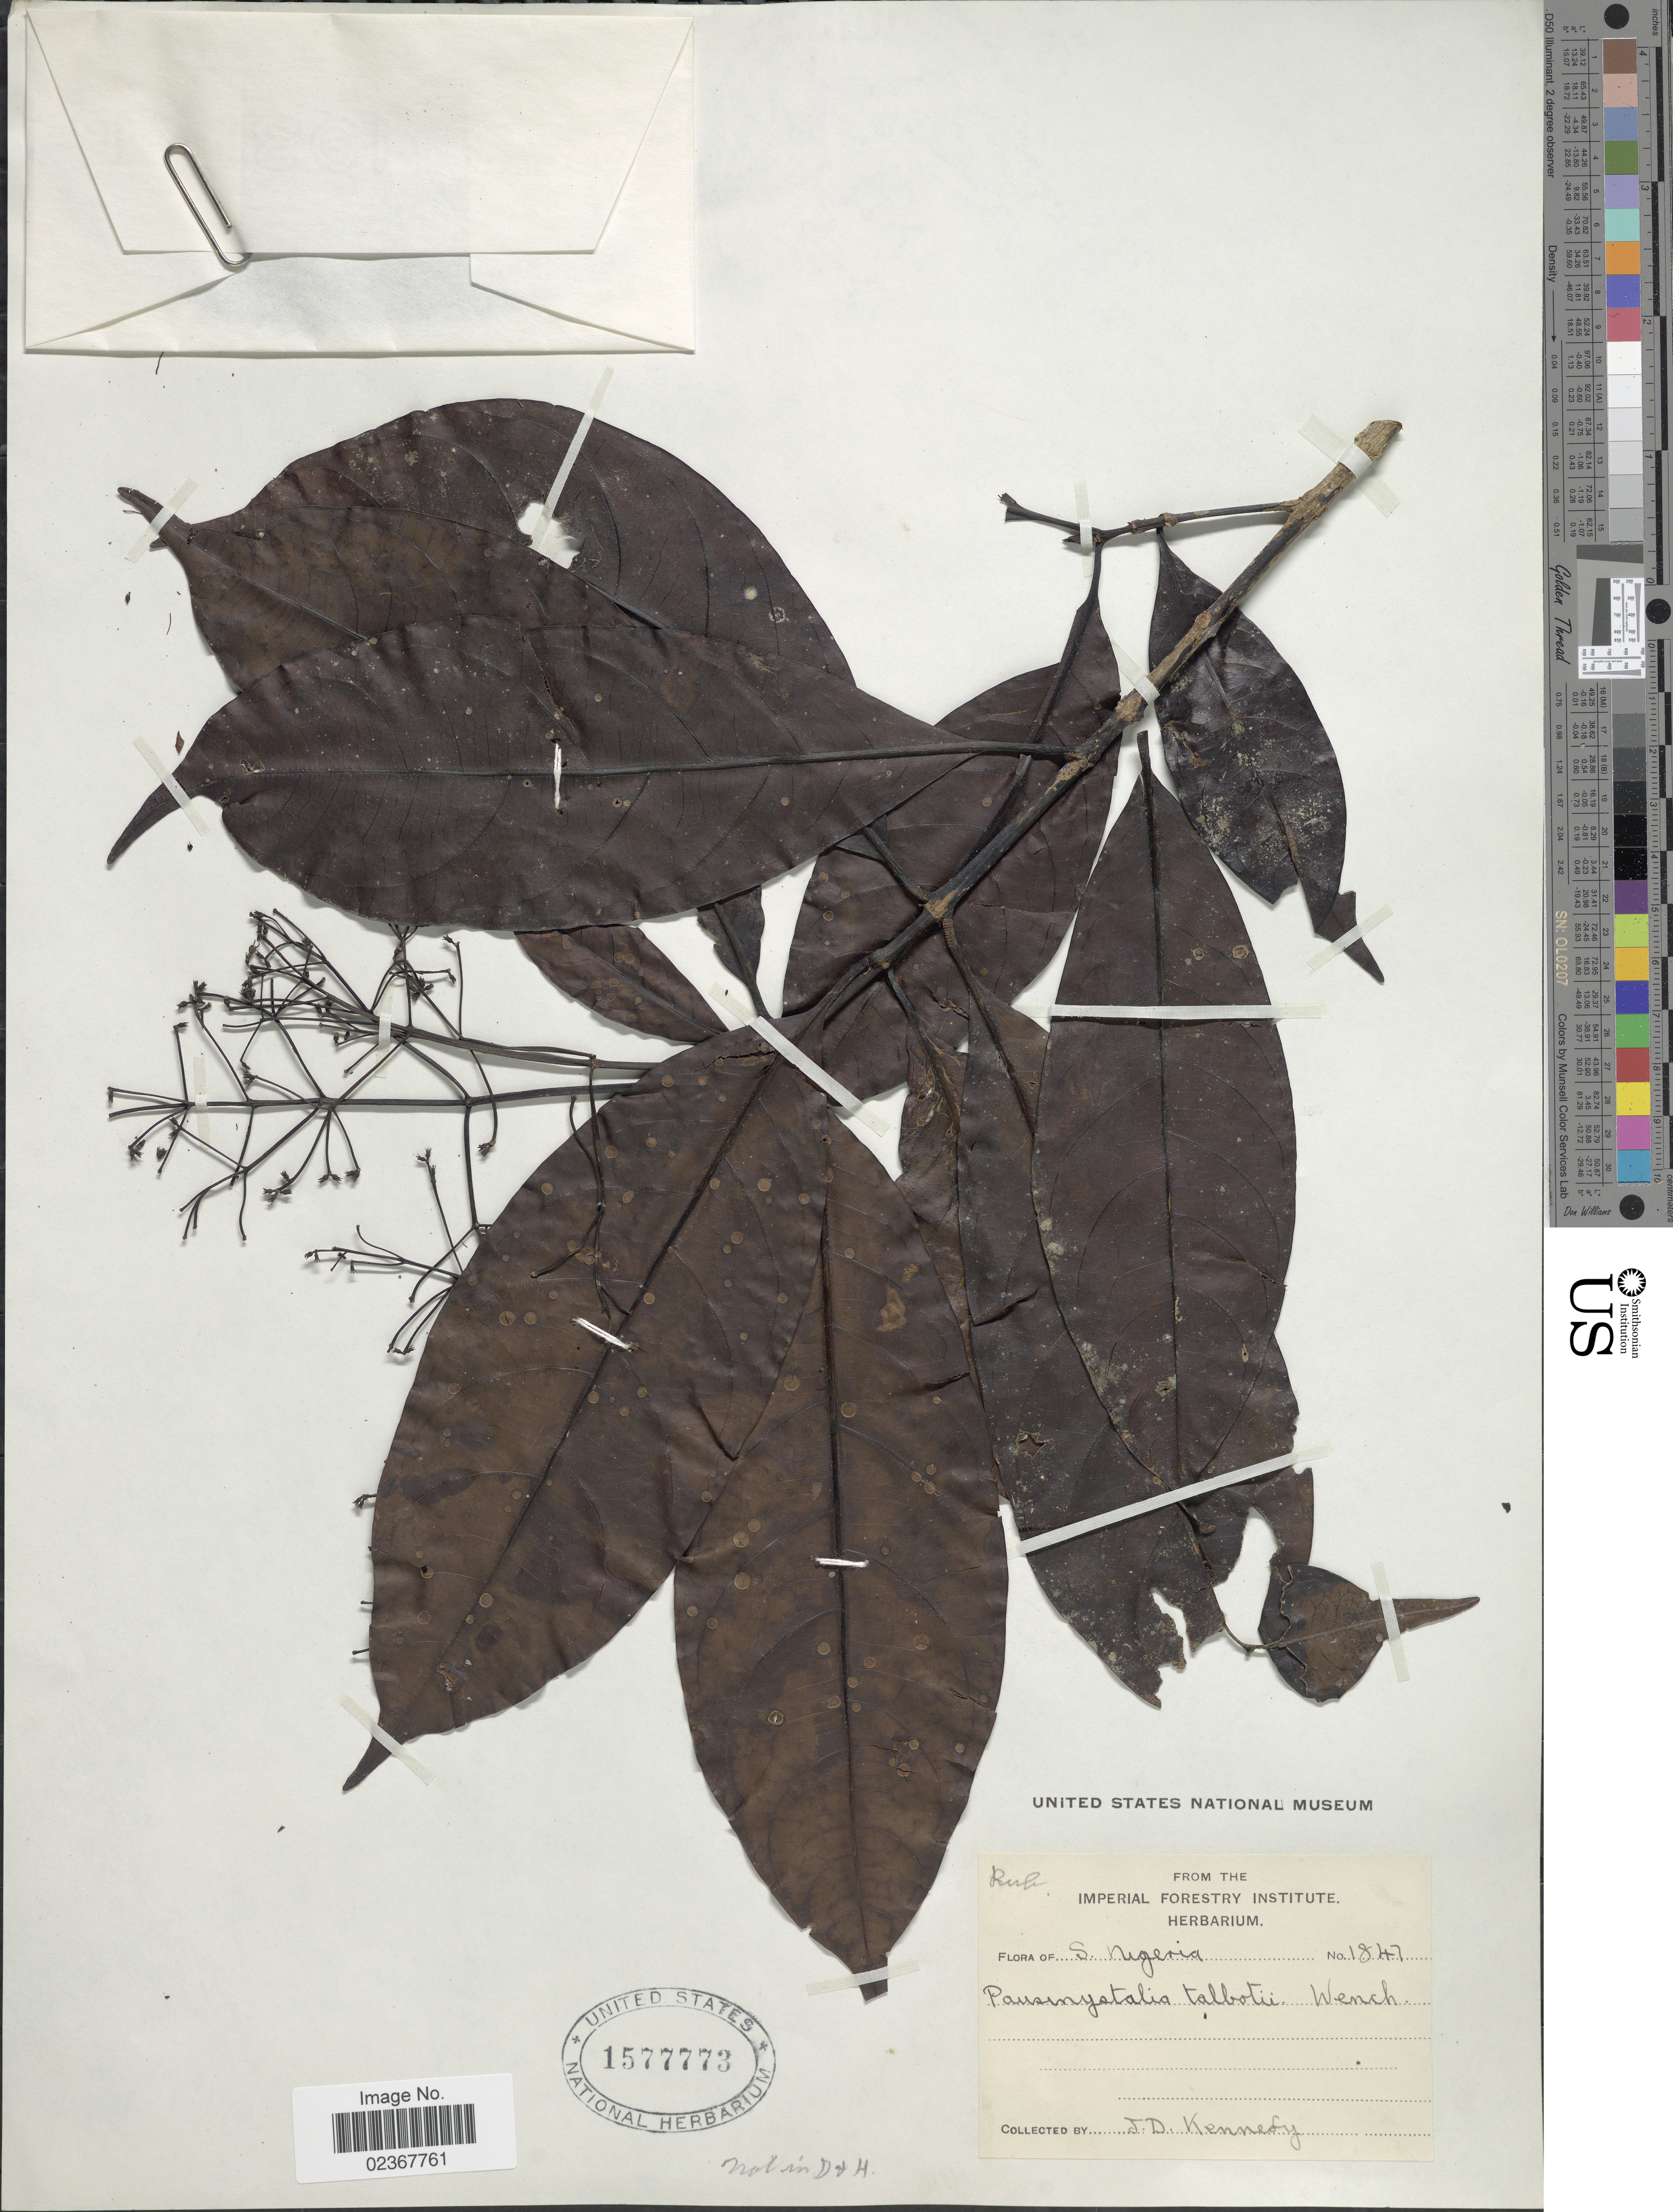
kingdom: Plantae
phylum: Tracheophyta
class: Magnoliopsida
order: Gentianales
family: Rubiaceae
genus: Pausinystalia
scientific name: Pausinystalia talbotii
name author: Wernham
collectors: J. D. Kennedy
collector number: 1847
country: Nigeria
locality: S. Nigeria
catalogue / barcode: US 1577773